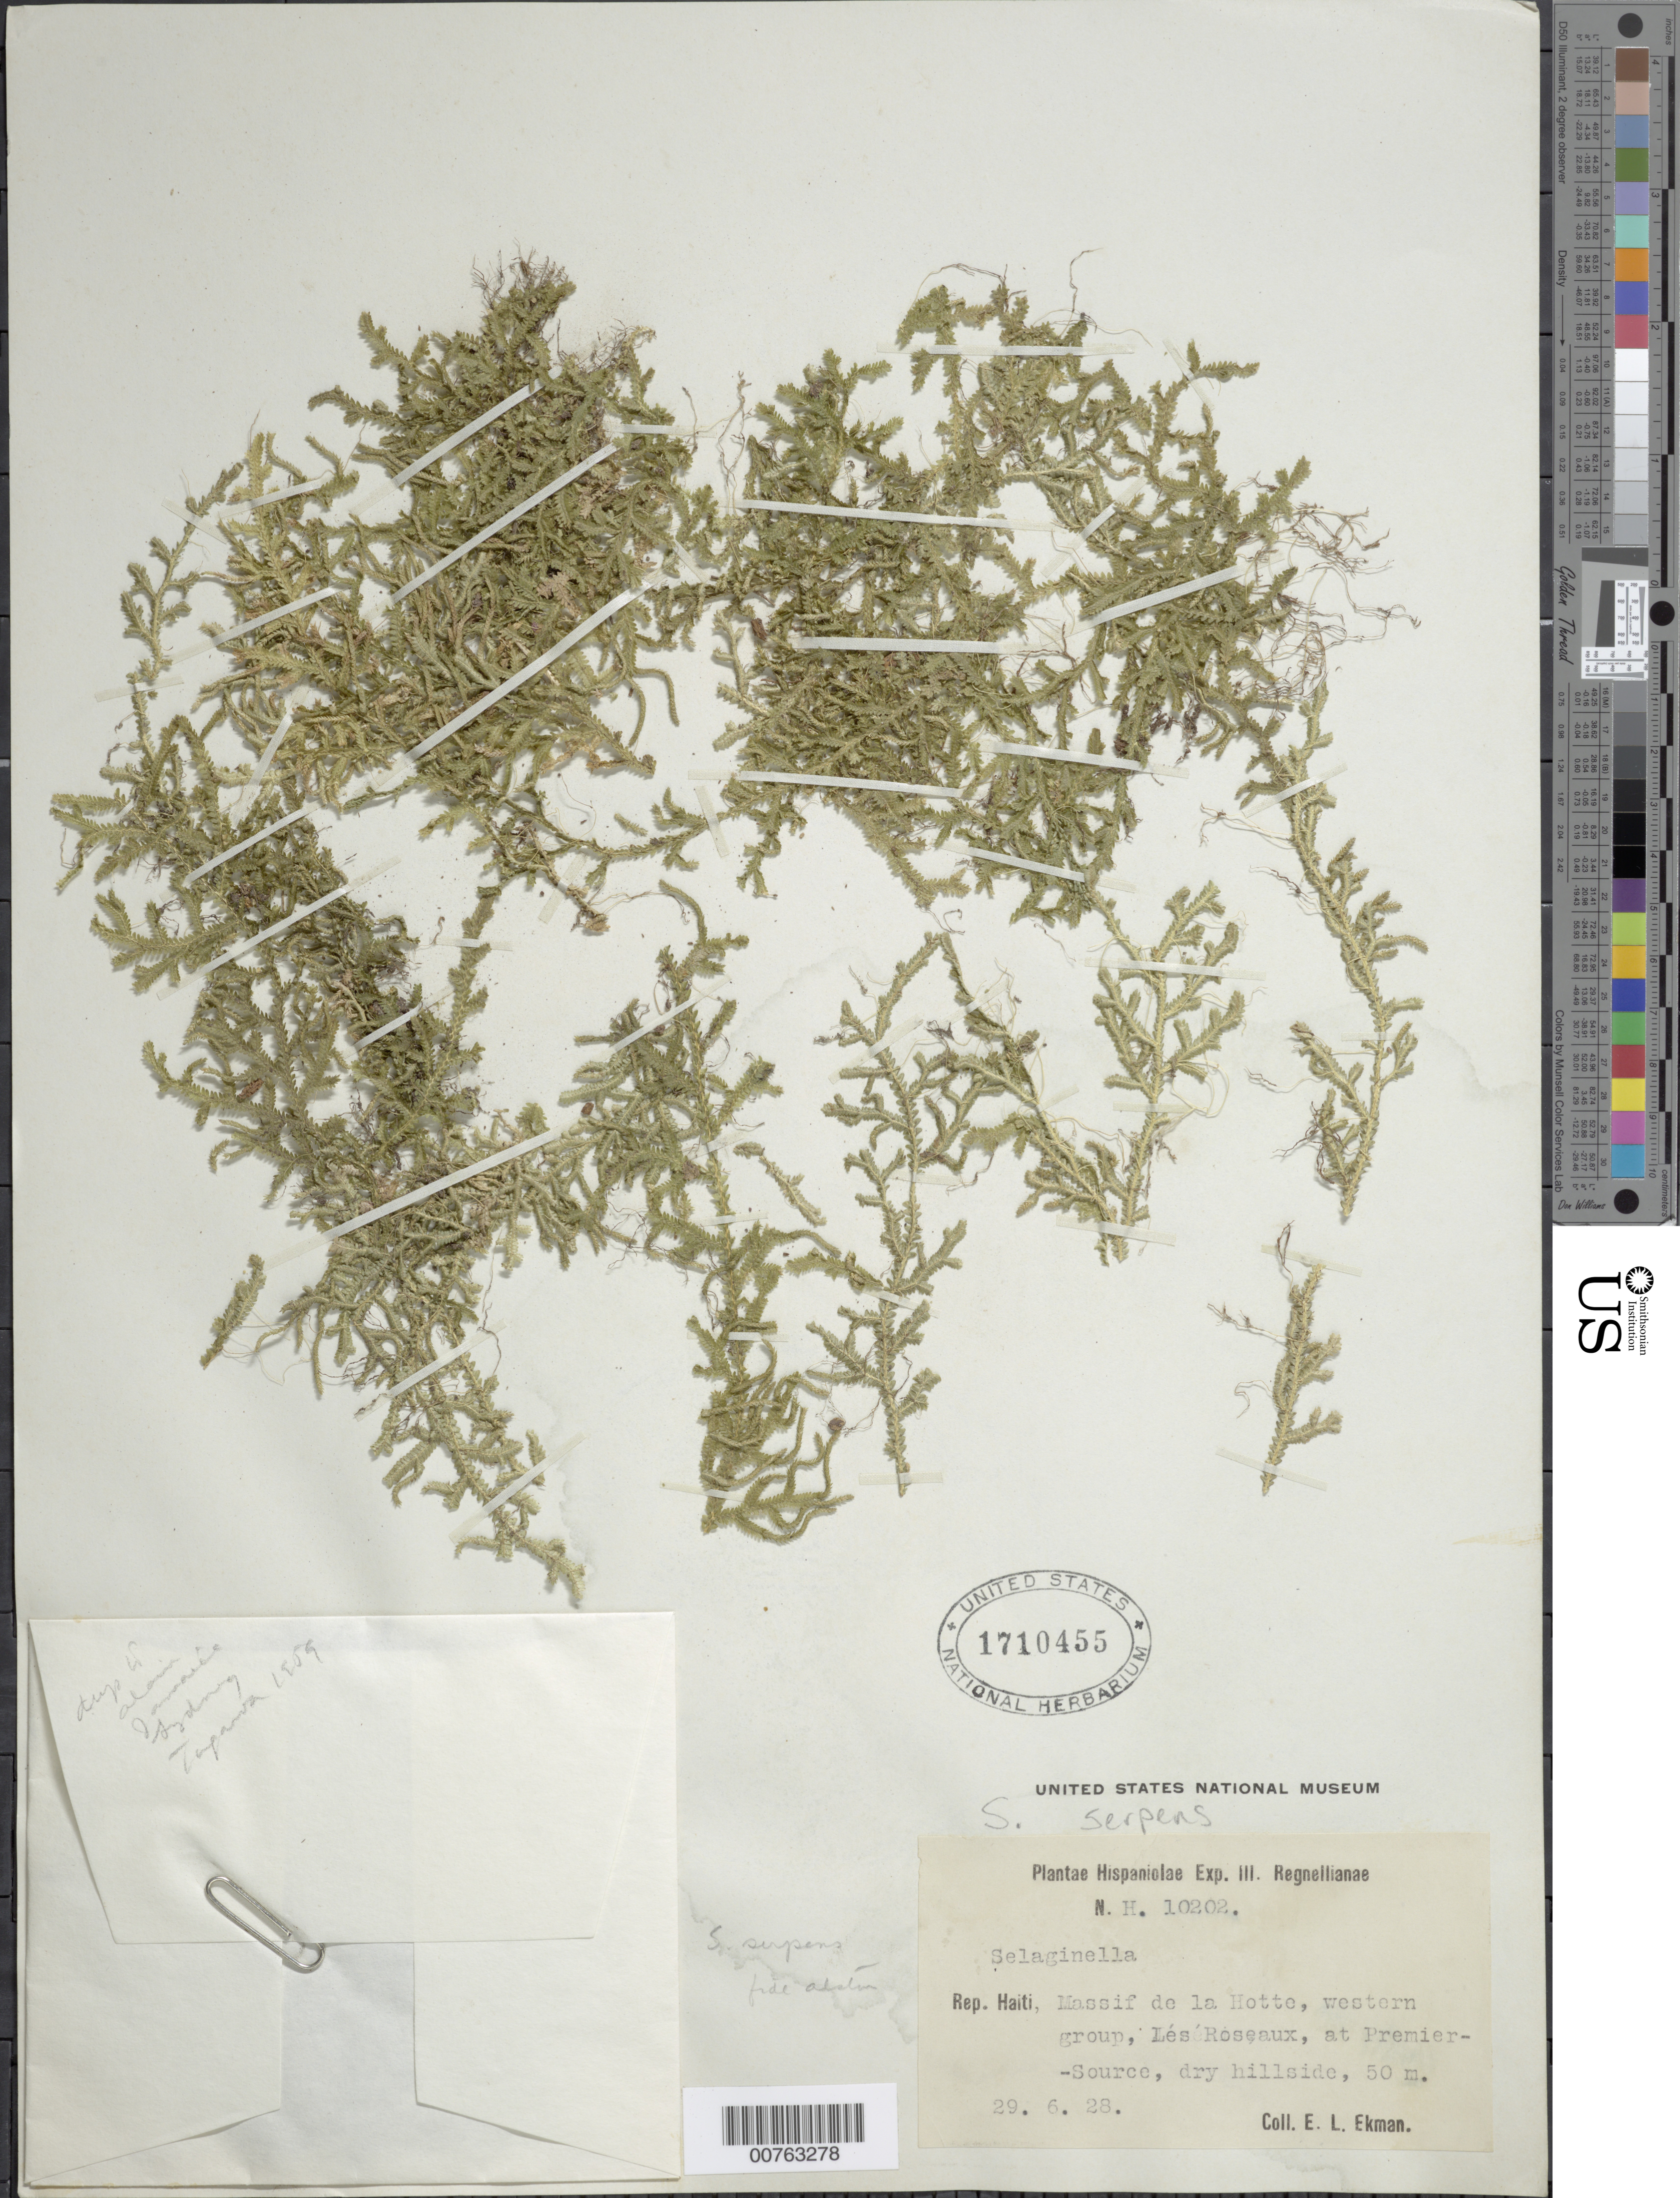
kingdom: Plantae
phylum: Tracheophyta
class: Lycopodiopsida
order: Selaginellales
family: Selaginellaceae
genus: Selaginella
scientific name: Selaginella serpens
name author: (Desv. ex Poir.) Spring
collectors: E. L. Ekman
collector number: H 10202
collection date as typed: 29 Jun 1928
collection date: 1928-06-29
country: Haiti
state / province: Sud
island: Hispaniola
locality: Massif de la Hotte, western group, Les Roseaux, at Premier-Source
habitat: Dry hillside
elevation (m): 50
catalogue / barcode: US 1710455